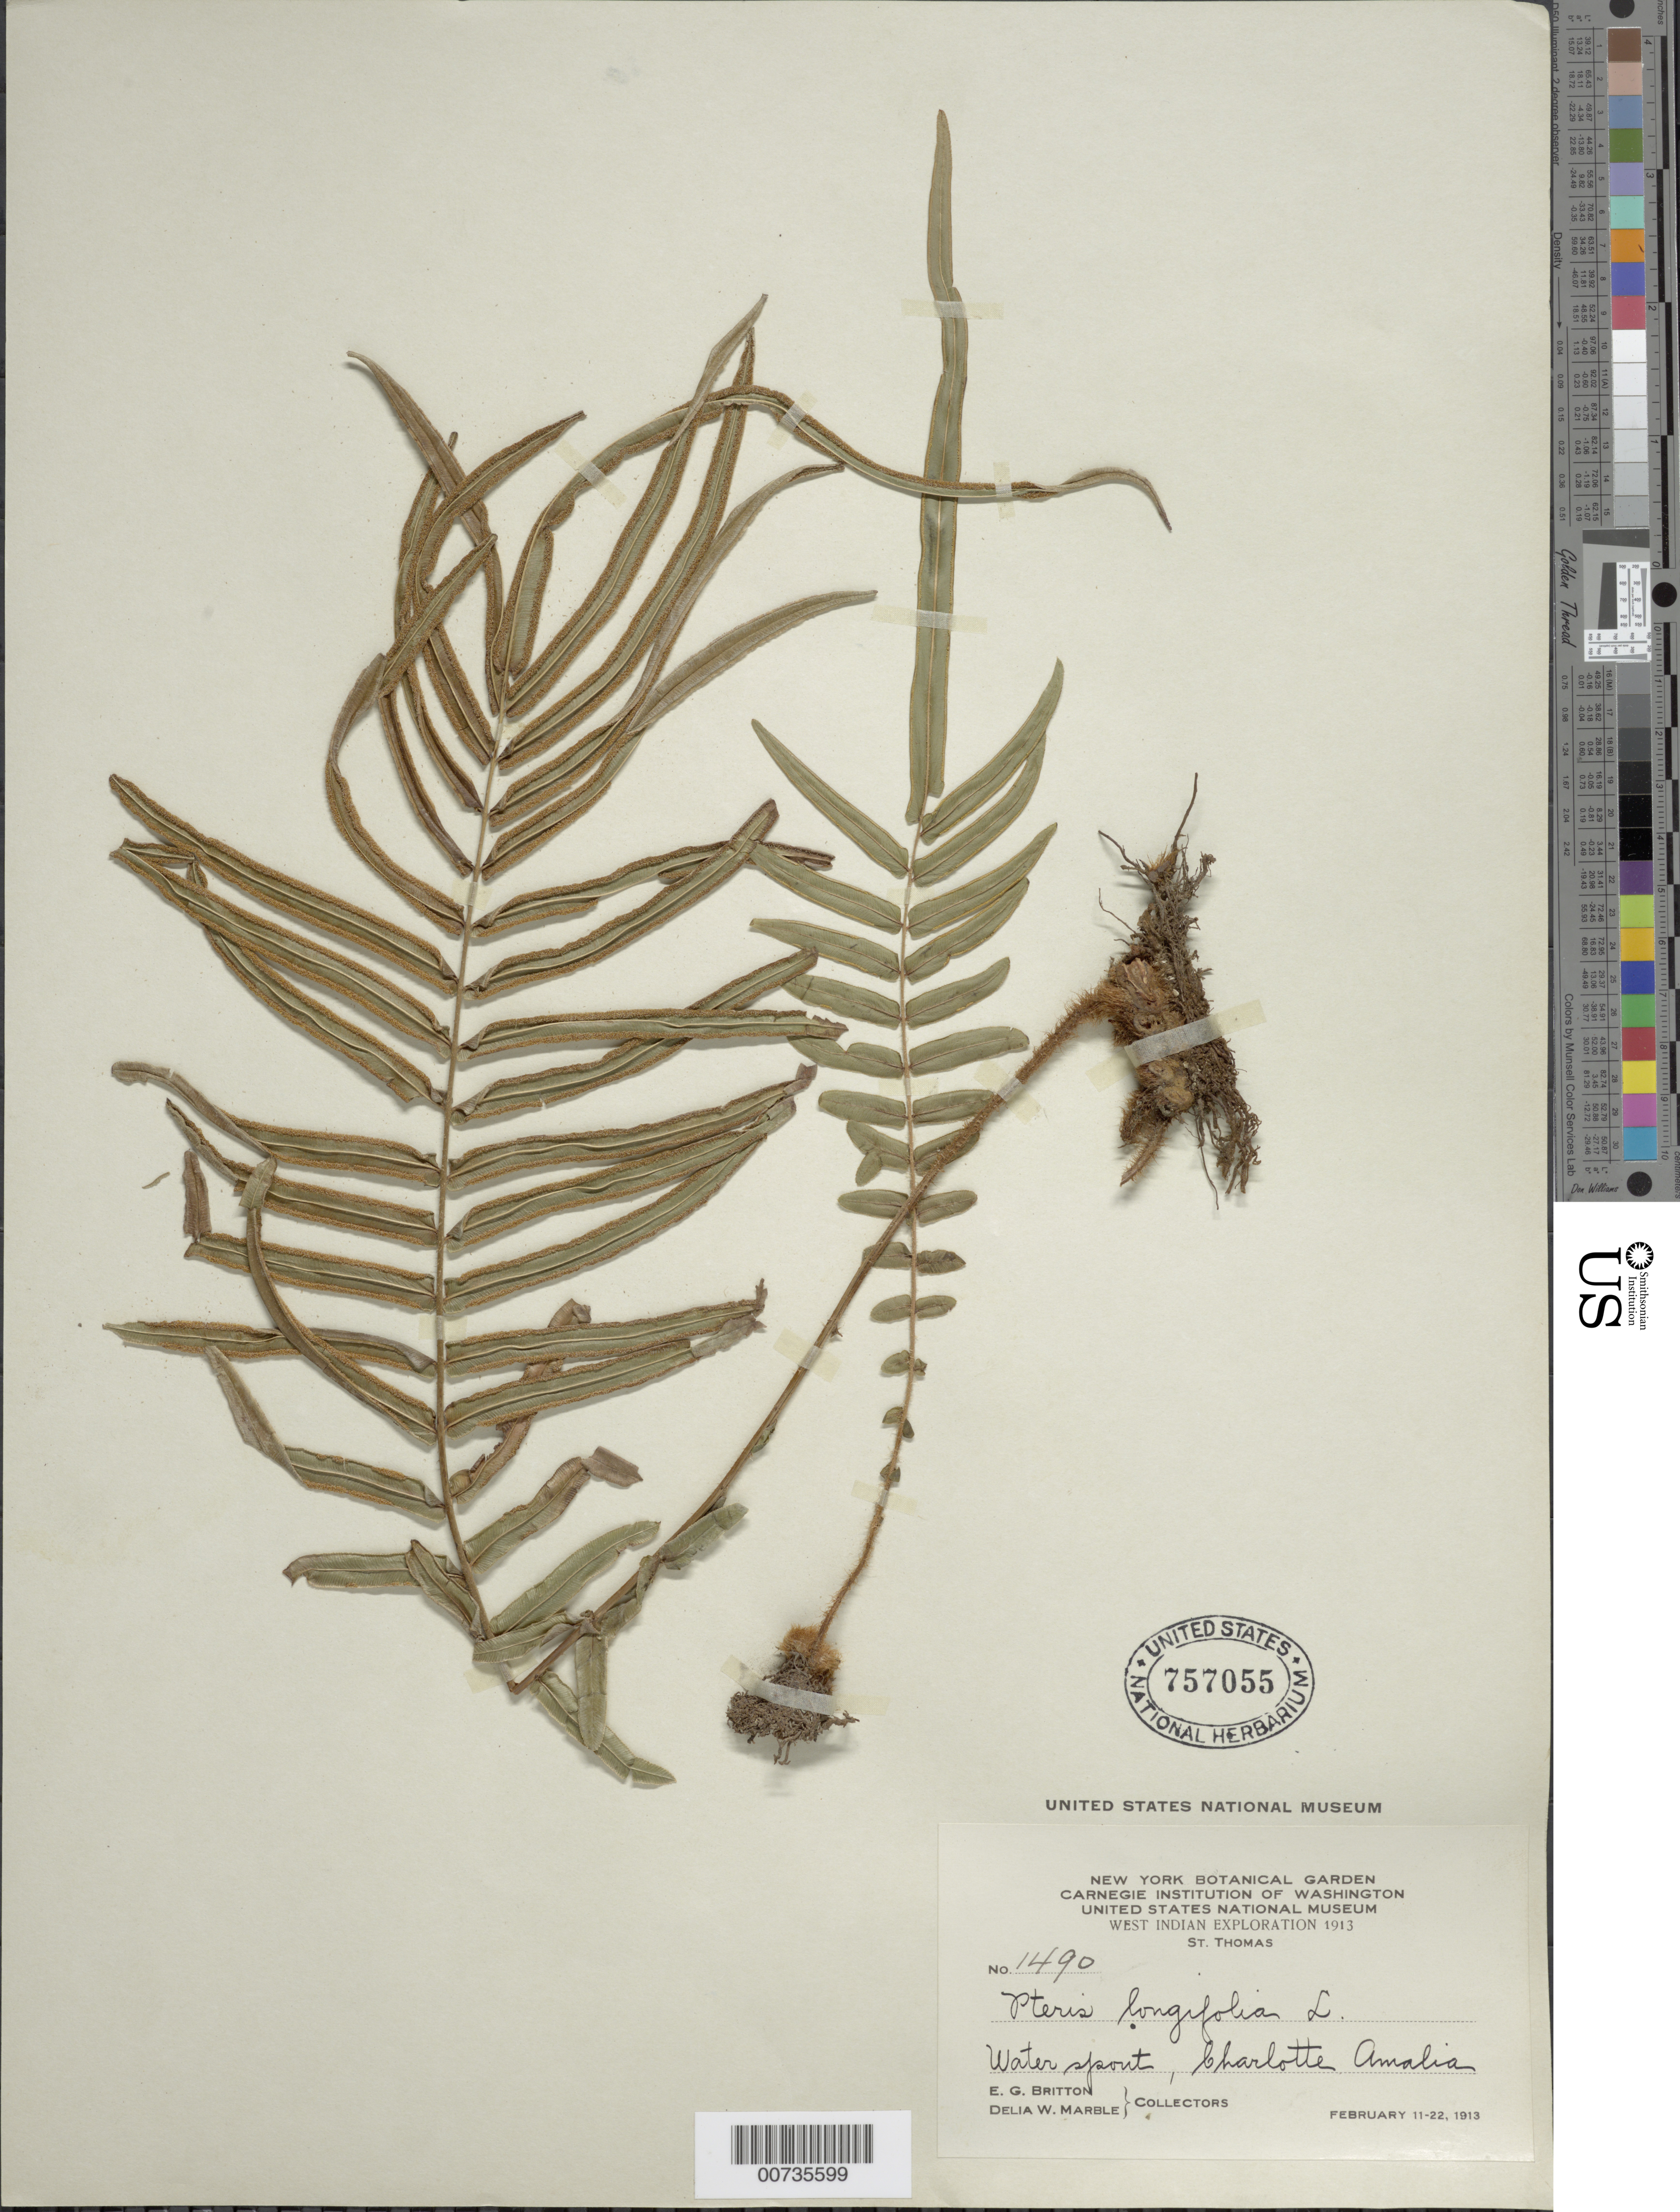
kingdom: Plantae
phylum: Tracheophyta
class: Polypodiopsida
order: Polypodiales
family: Pteridaceae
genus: Pteris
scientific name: Pteris vittata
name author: L.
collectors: E. G. Britton & D. W. Marble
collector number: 1490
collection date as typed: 11 Feb 1913 to 22 Feb 1913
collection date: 1913-02-11/1913-02-22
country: U.S. Virgin Islands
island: St. Thomas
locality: St. Thomas, Charlotte Amalia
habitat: Water spout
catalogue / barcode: US 757055